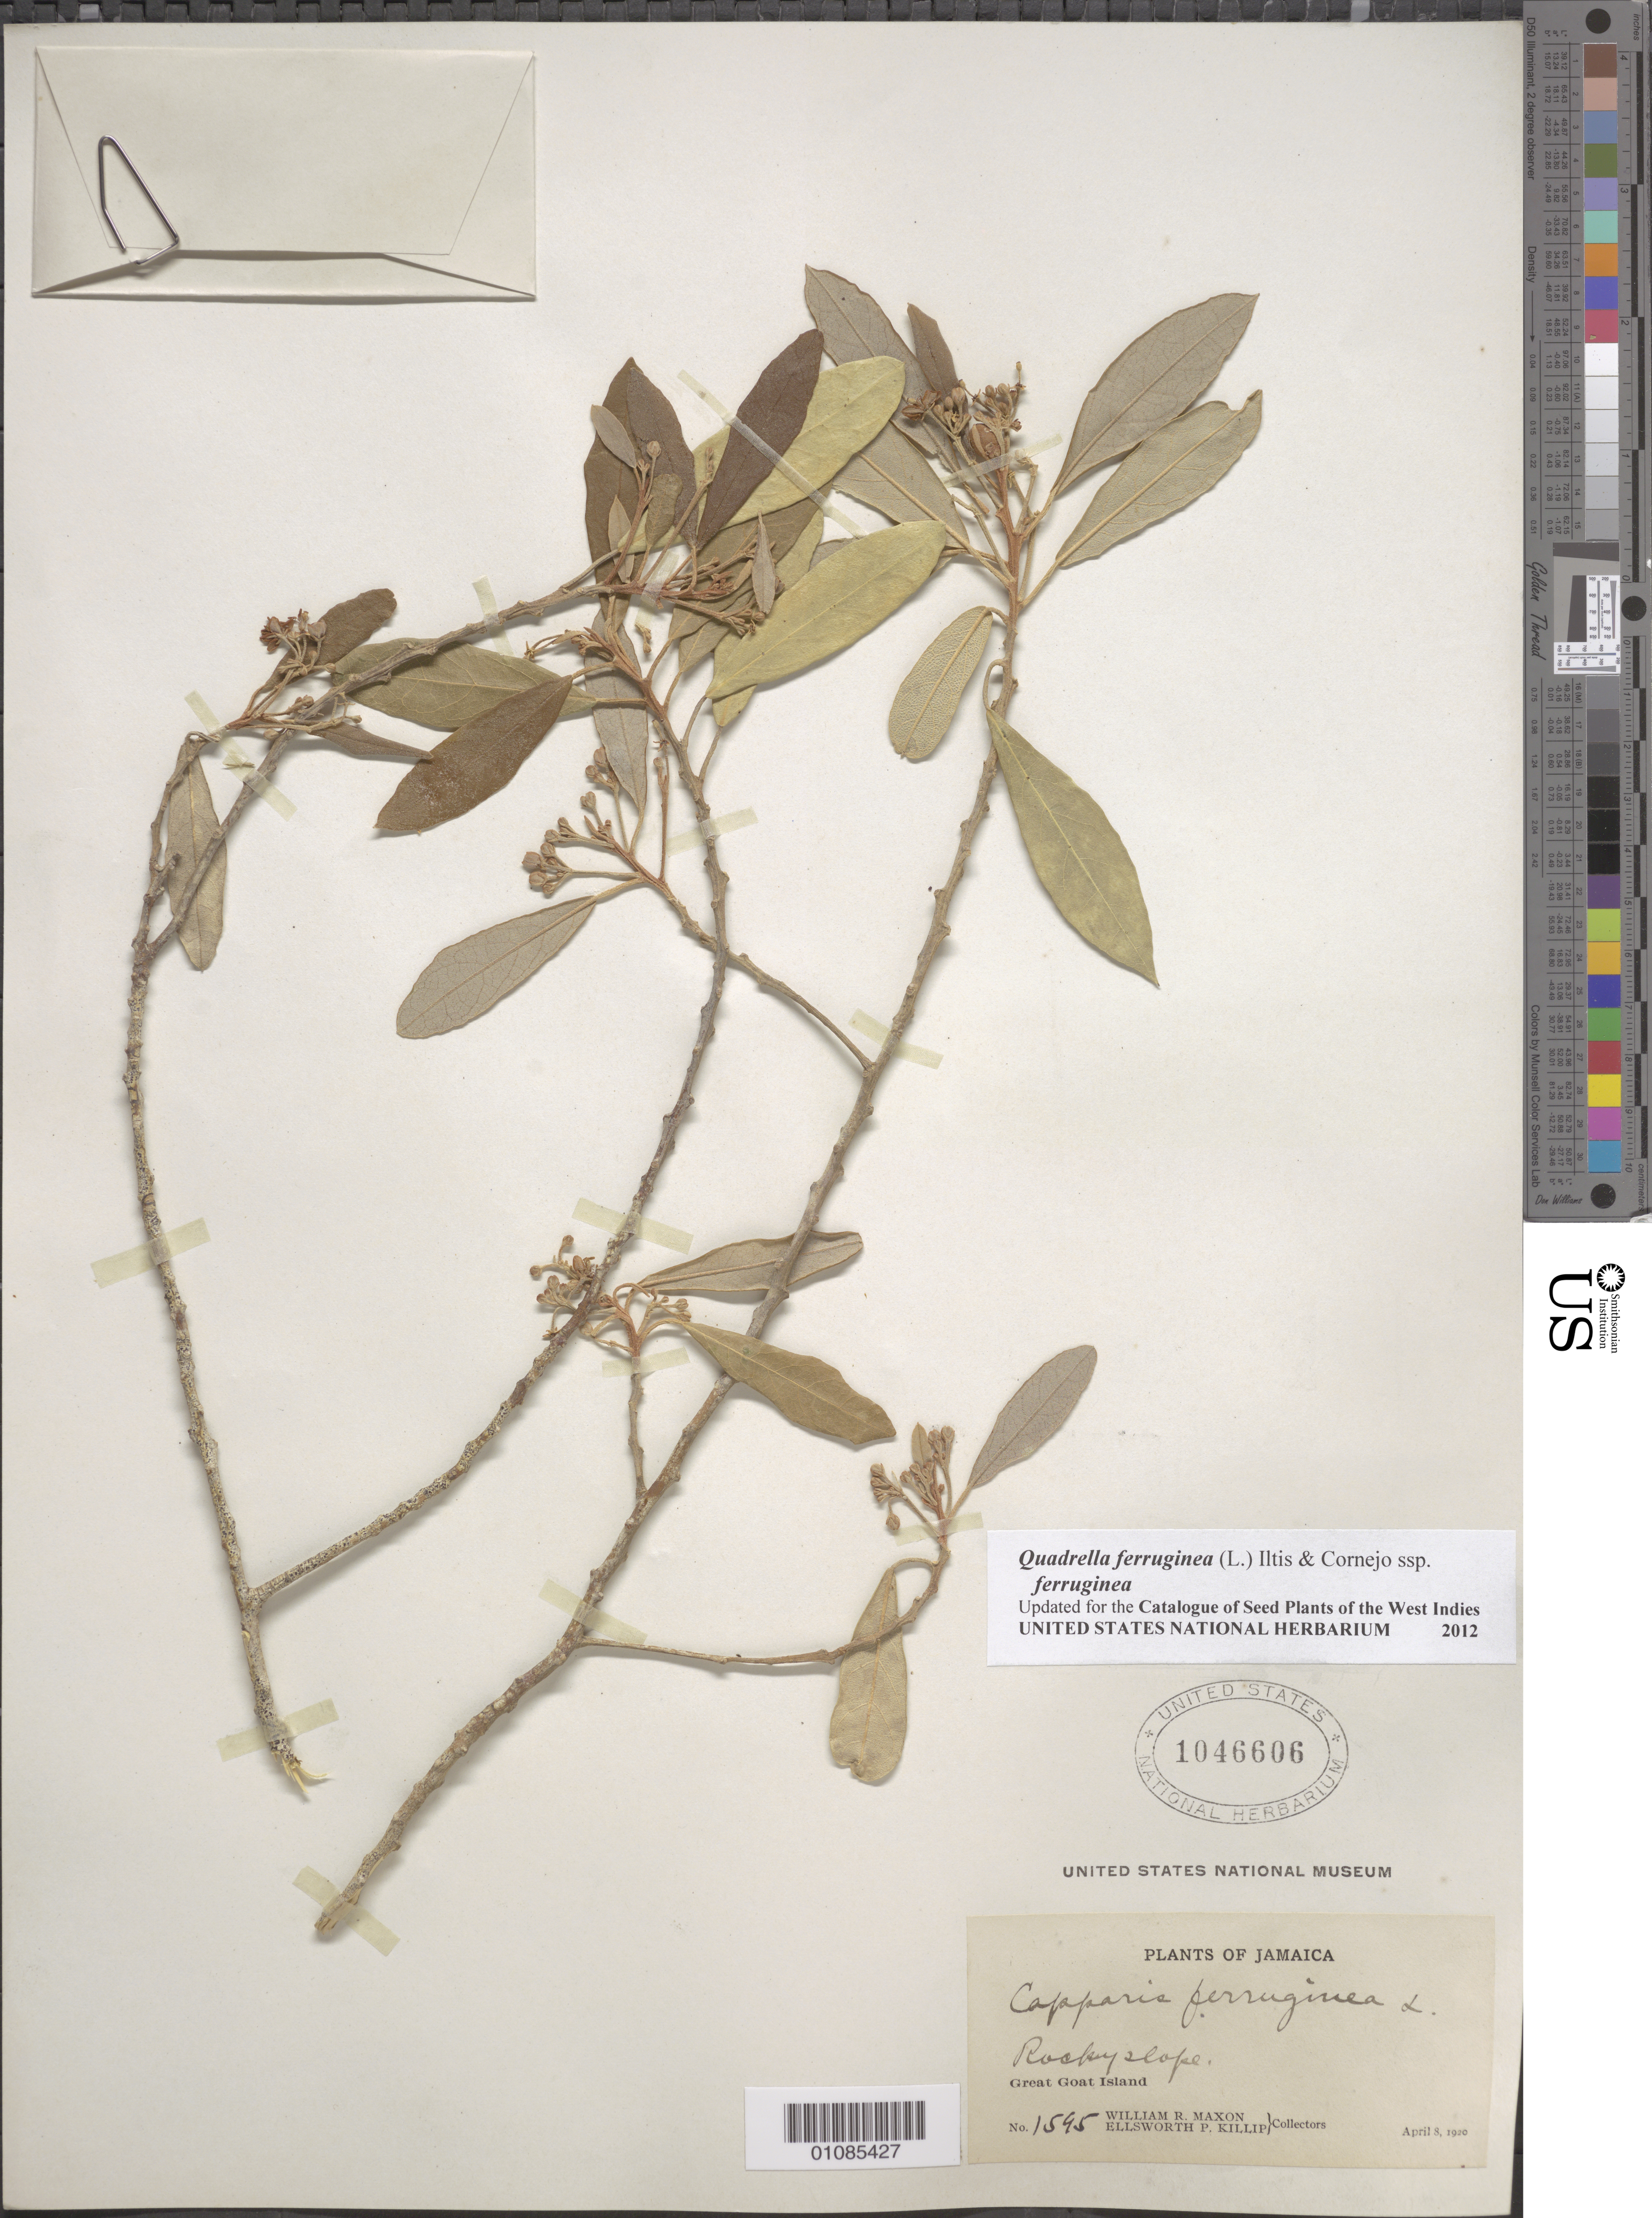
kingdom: Plantae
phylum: Tracheophyta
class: Magnoliopsida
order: Brassicales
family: Capparaceae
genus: Quadrella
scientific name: Quadrella ferruginea subsp. ferruginea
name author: (L.) Cornejo & Iltis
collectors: W. R. Maxon & E. P. Killip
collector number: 1595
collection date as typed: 08 Apr 1920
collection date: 1920-04-08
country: Jamaica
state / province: Saint Catherine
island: Great Goat Island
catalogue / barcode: US 1046606